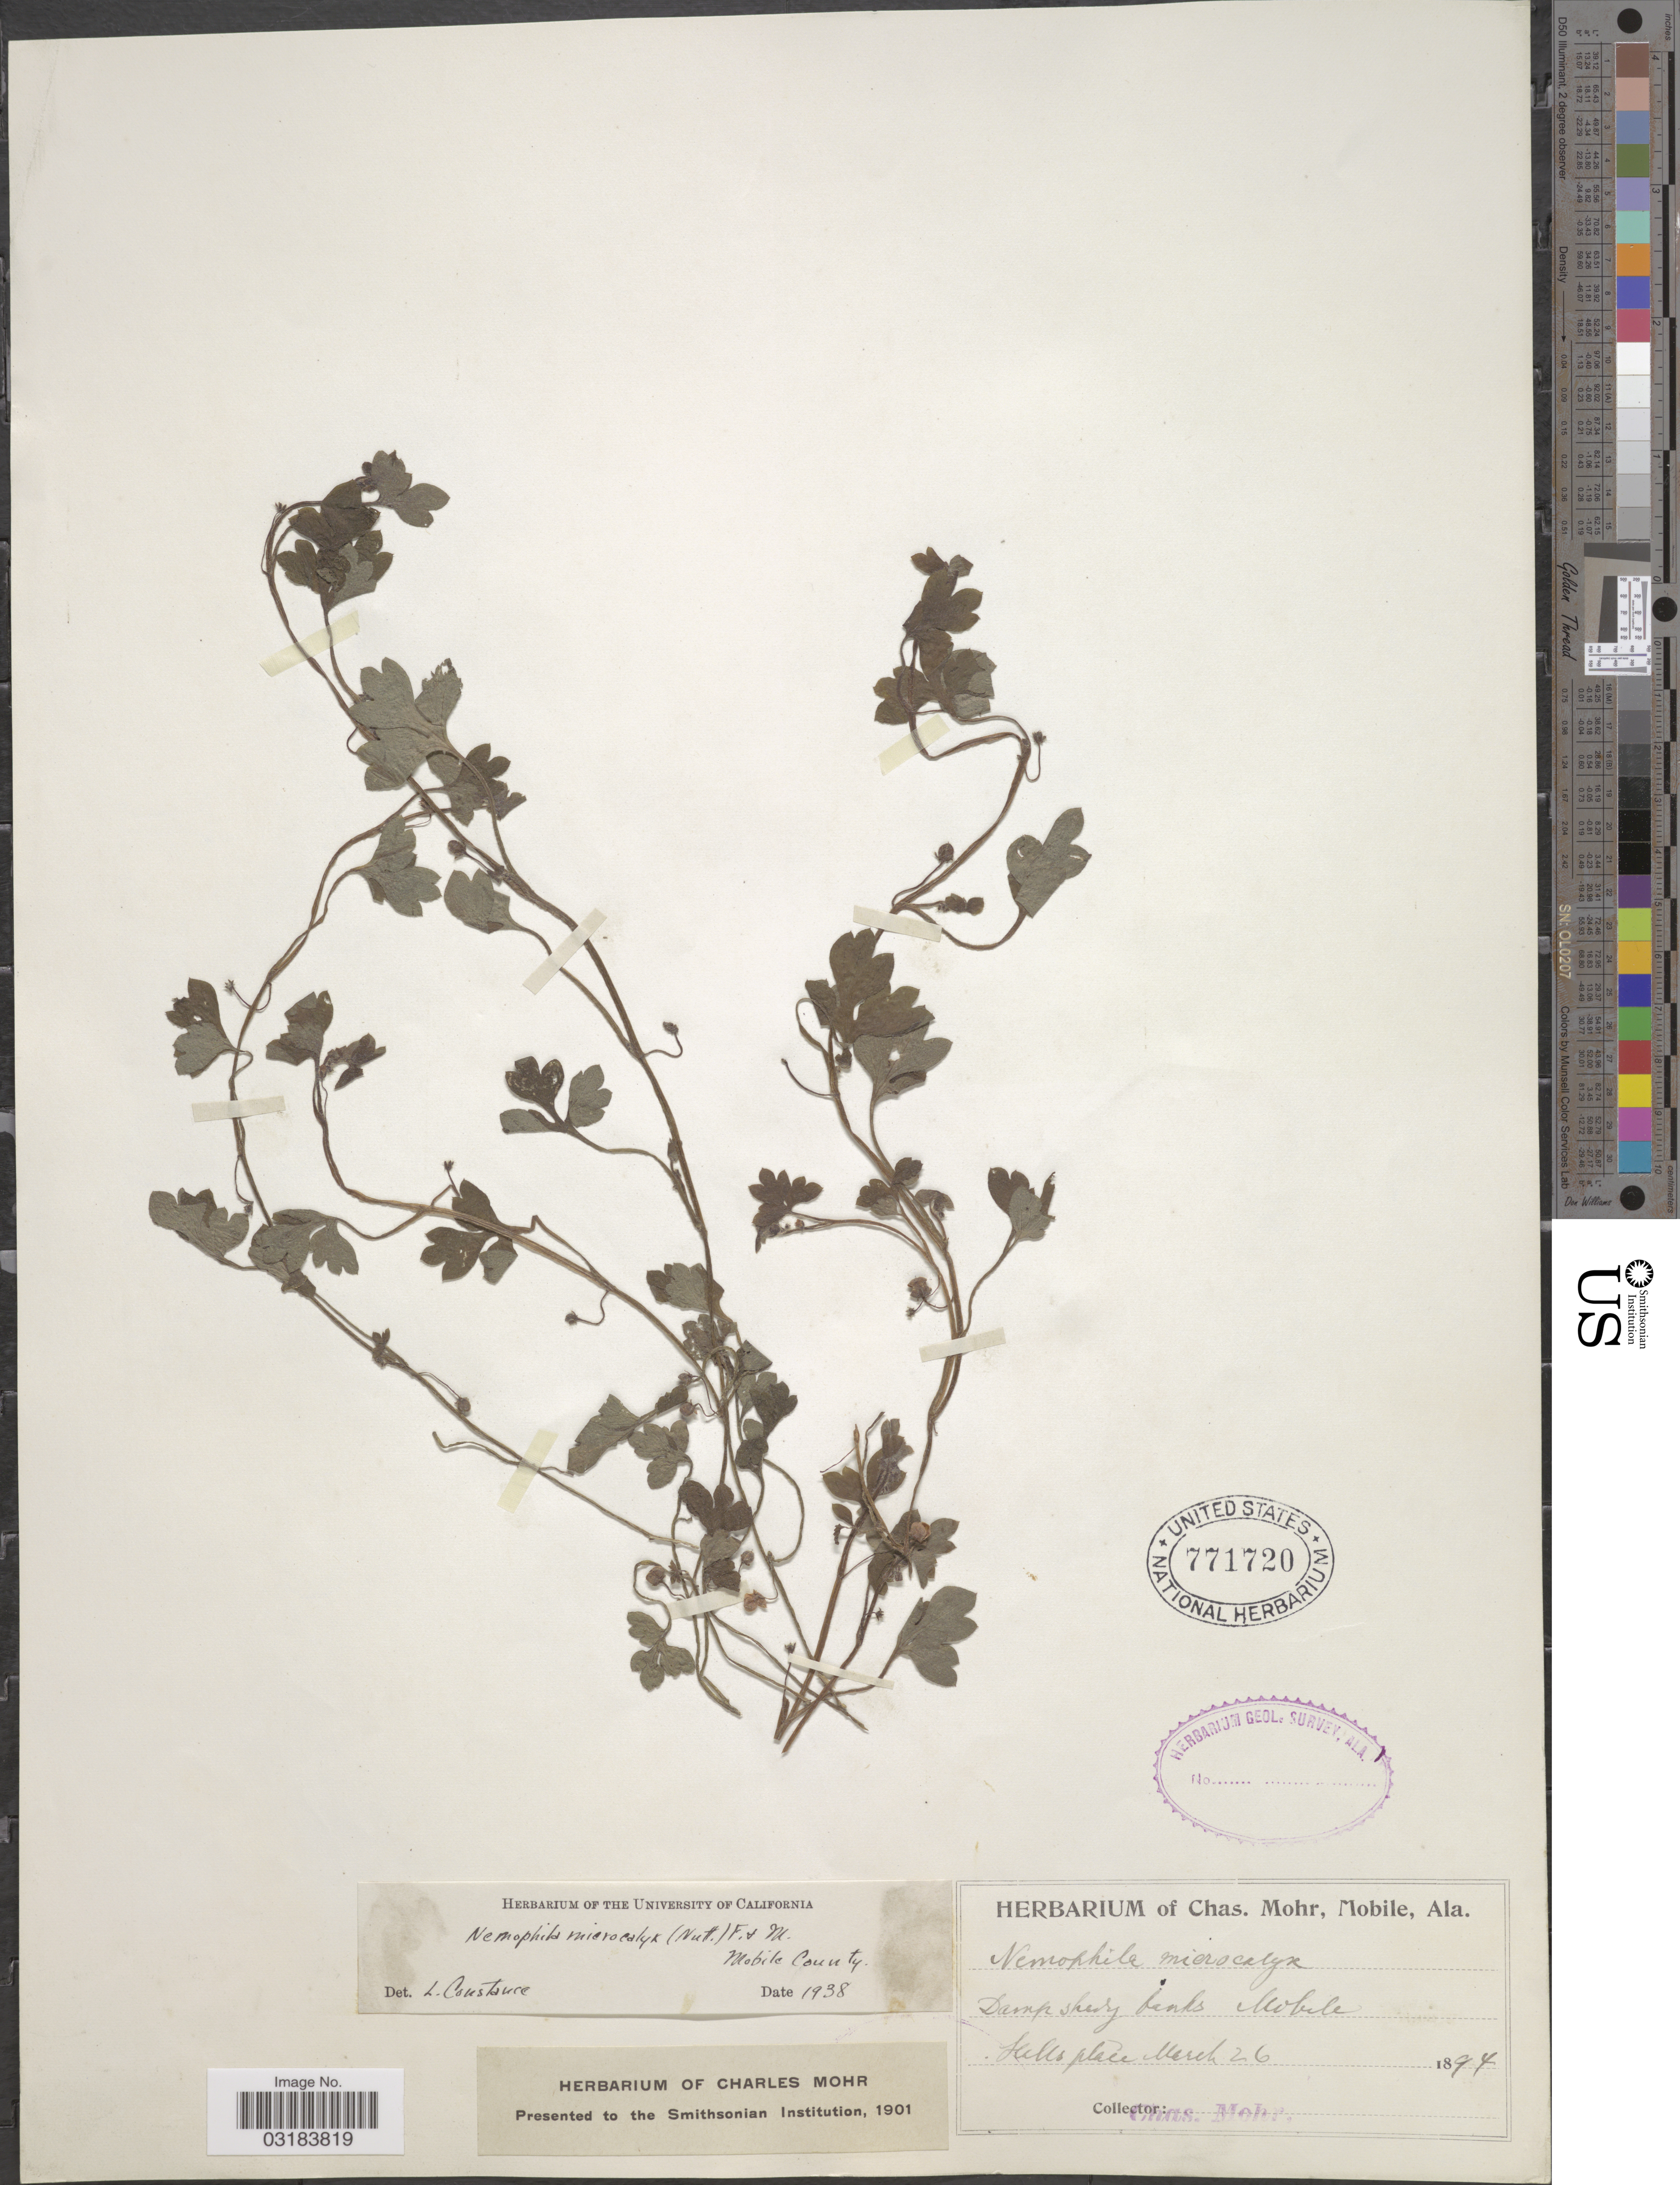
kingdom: Plantae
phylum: Tracheophyta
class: Magnoliopsida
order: Boraginales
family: Hydrophyllaceae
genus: Nemophila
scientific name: Nemophila microcalyx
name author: (Nutt.) Fisch. & C.A. Mey.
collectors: Mohr, C. T. (herbarium)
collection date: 1897-03-26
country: United States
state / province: Alabama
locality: Mobile.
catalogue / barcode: US 771720